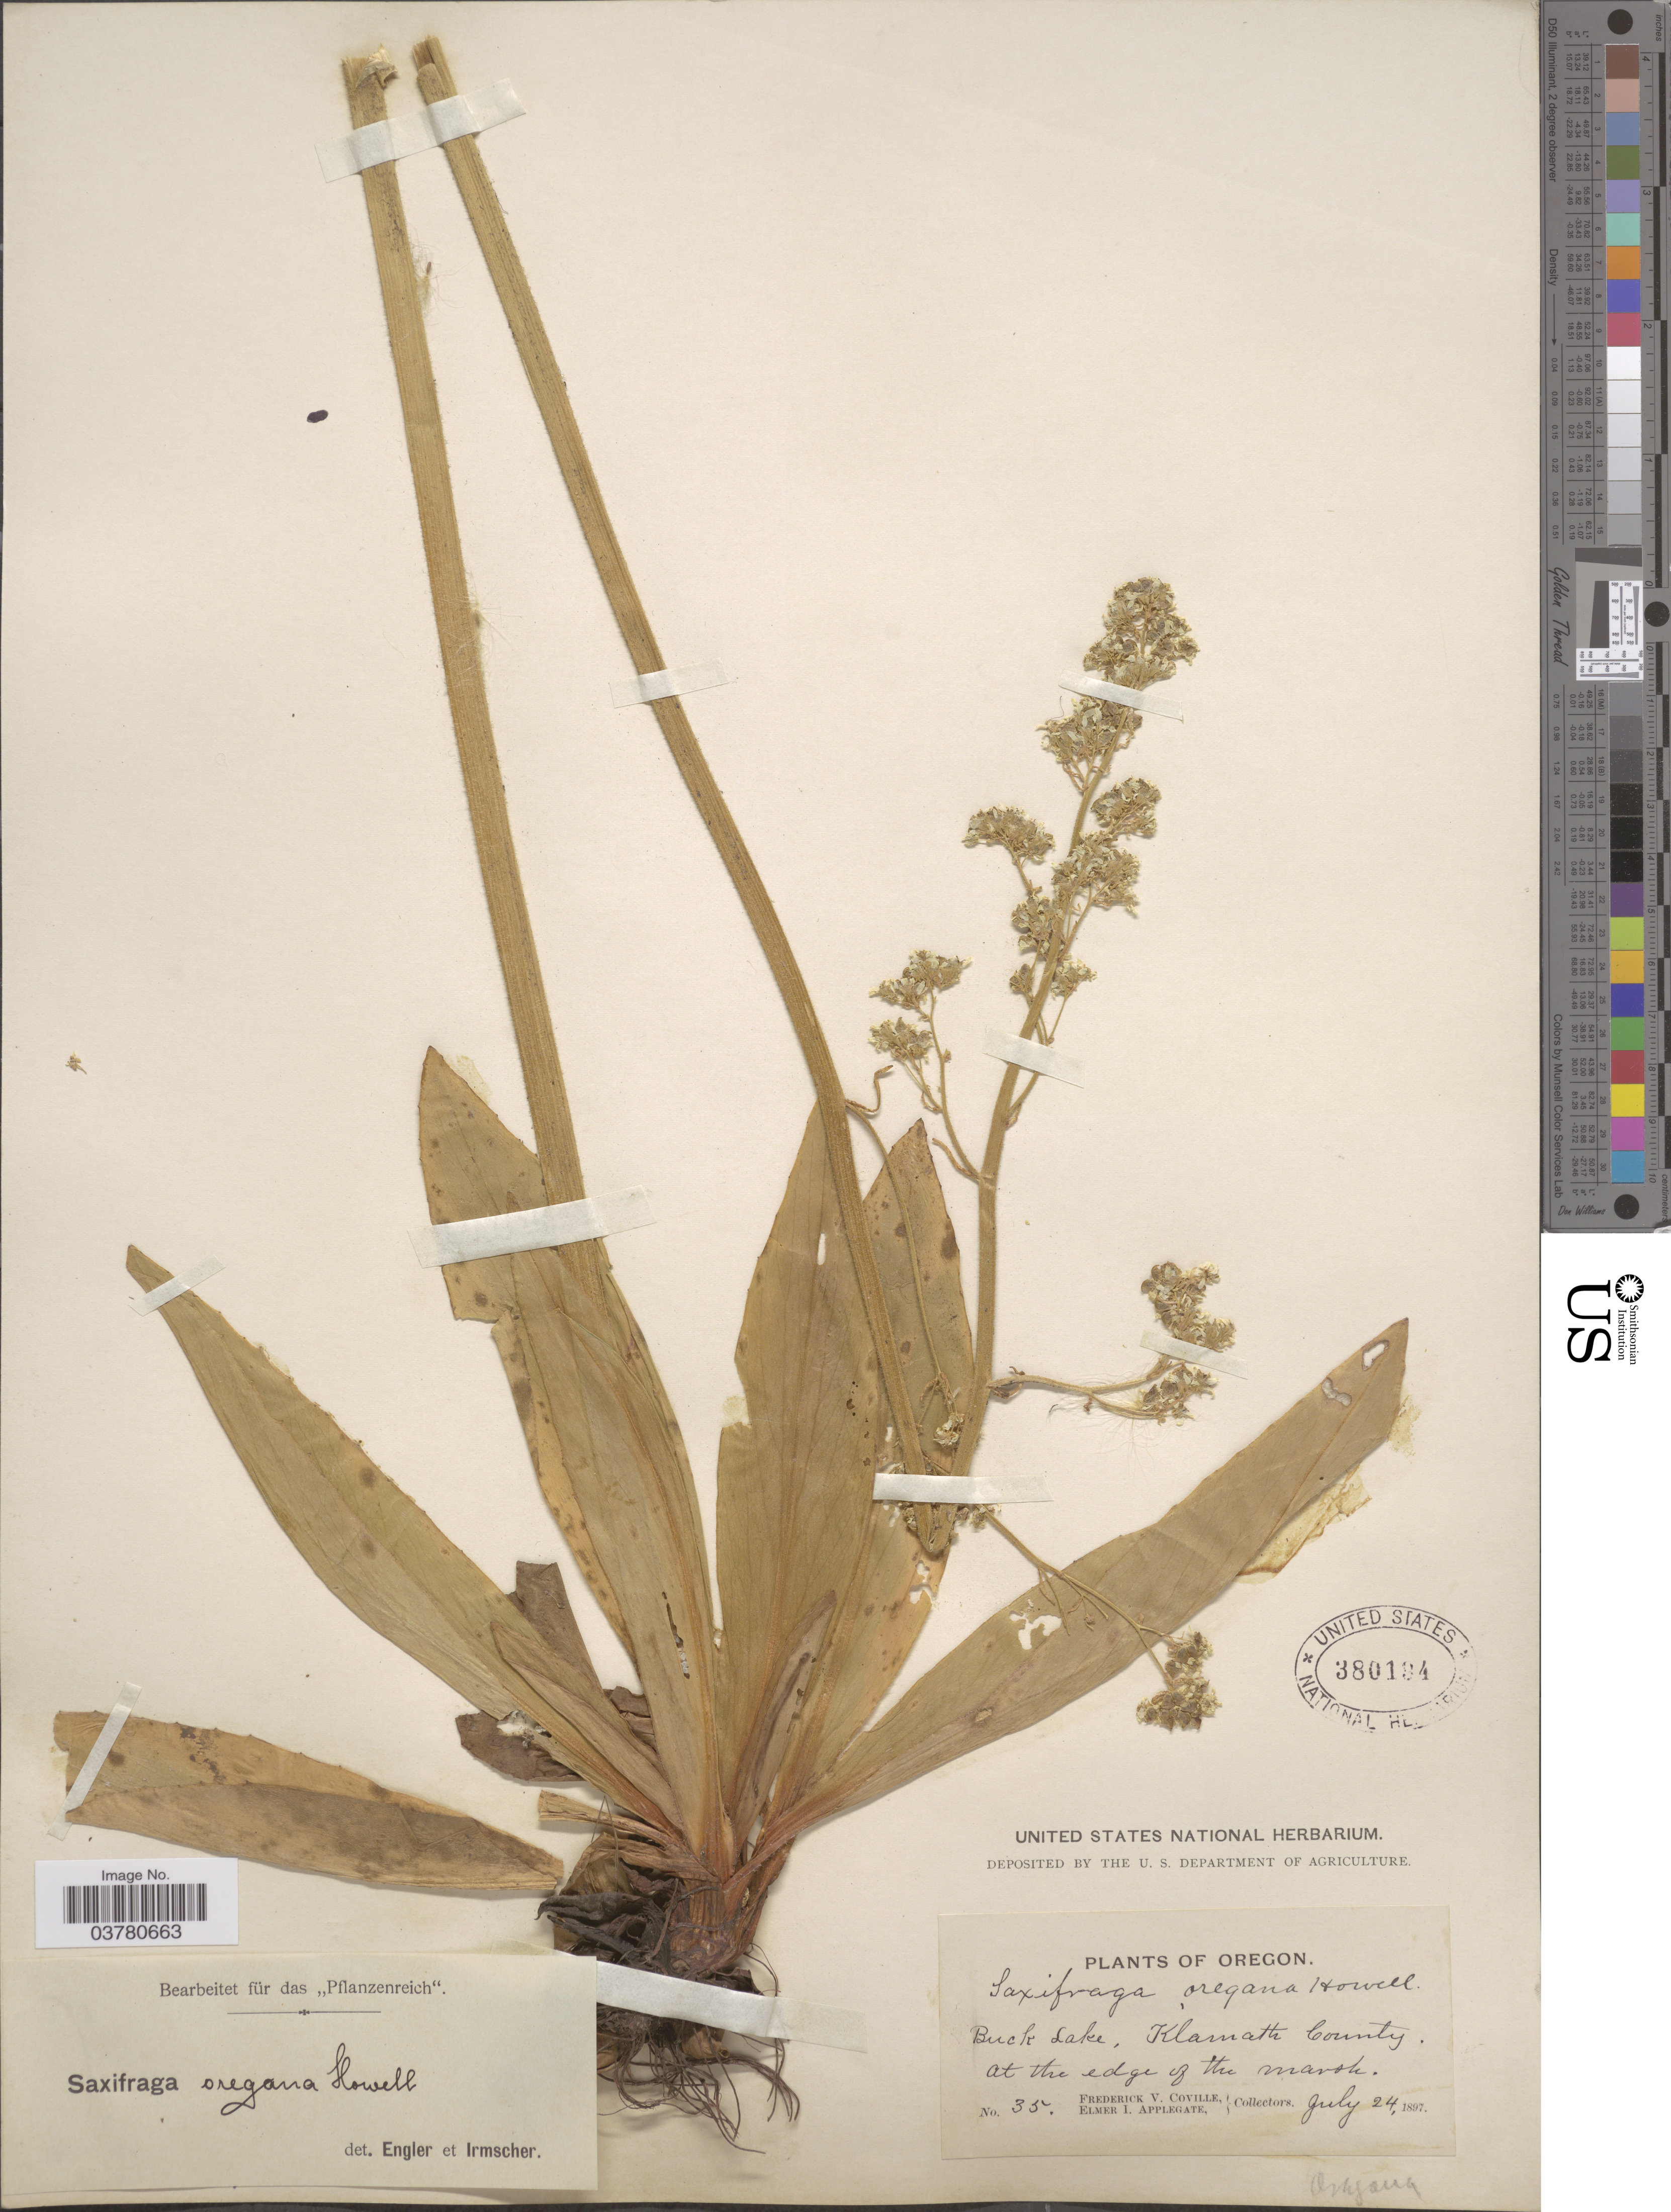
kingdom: Plantae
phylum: Tracheophyta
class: Magnoliopsida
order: Saxifragales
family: Saxifragaceae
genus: Micranthes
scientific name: Micranthes oregana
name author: (Howell) Small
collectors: F. V. Coville & E. I. Applegate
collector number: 35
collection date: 1897-07-24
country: United States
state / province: Oregon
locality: Buck Lake, Klamath County. At the edge of the marsh.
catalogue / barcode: US 380184